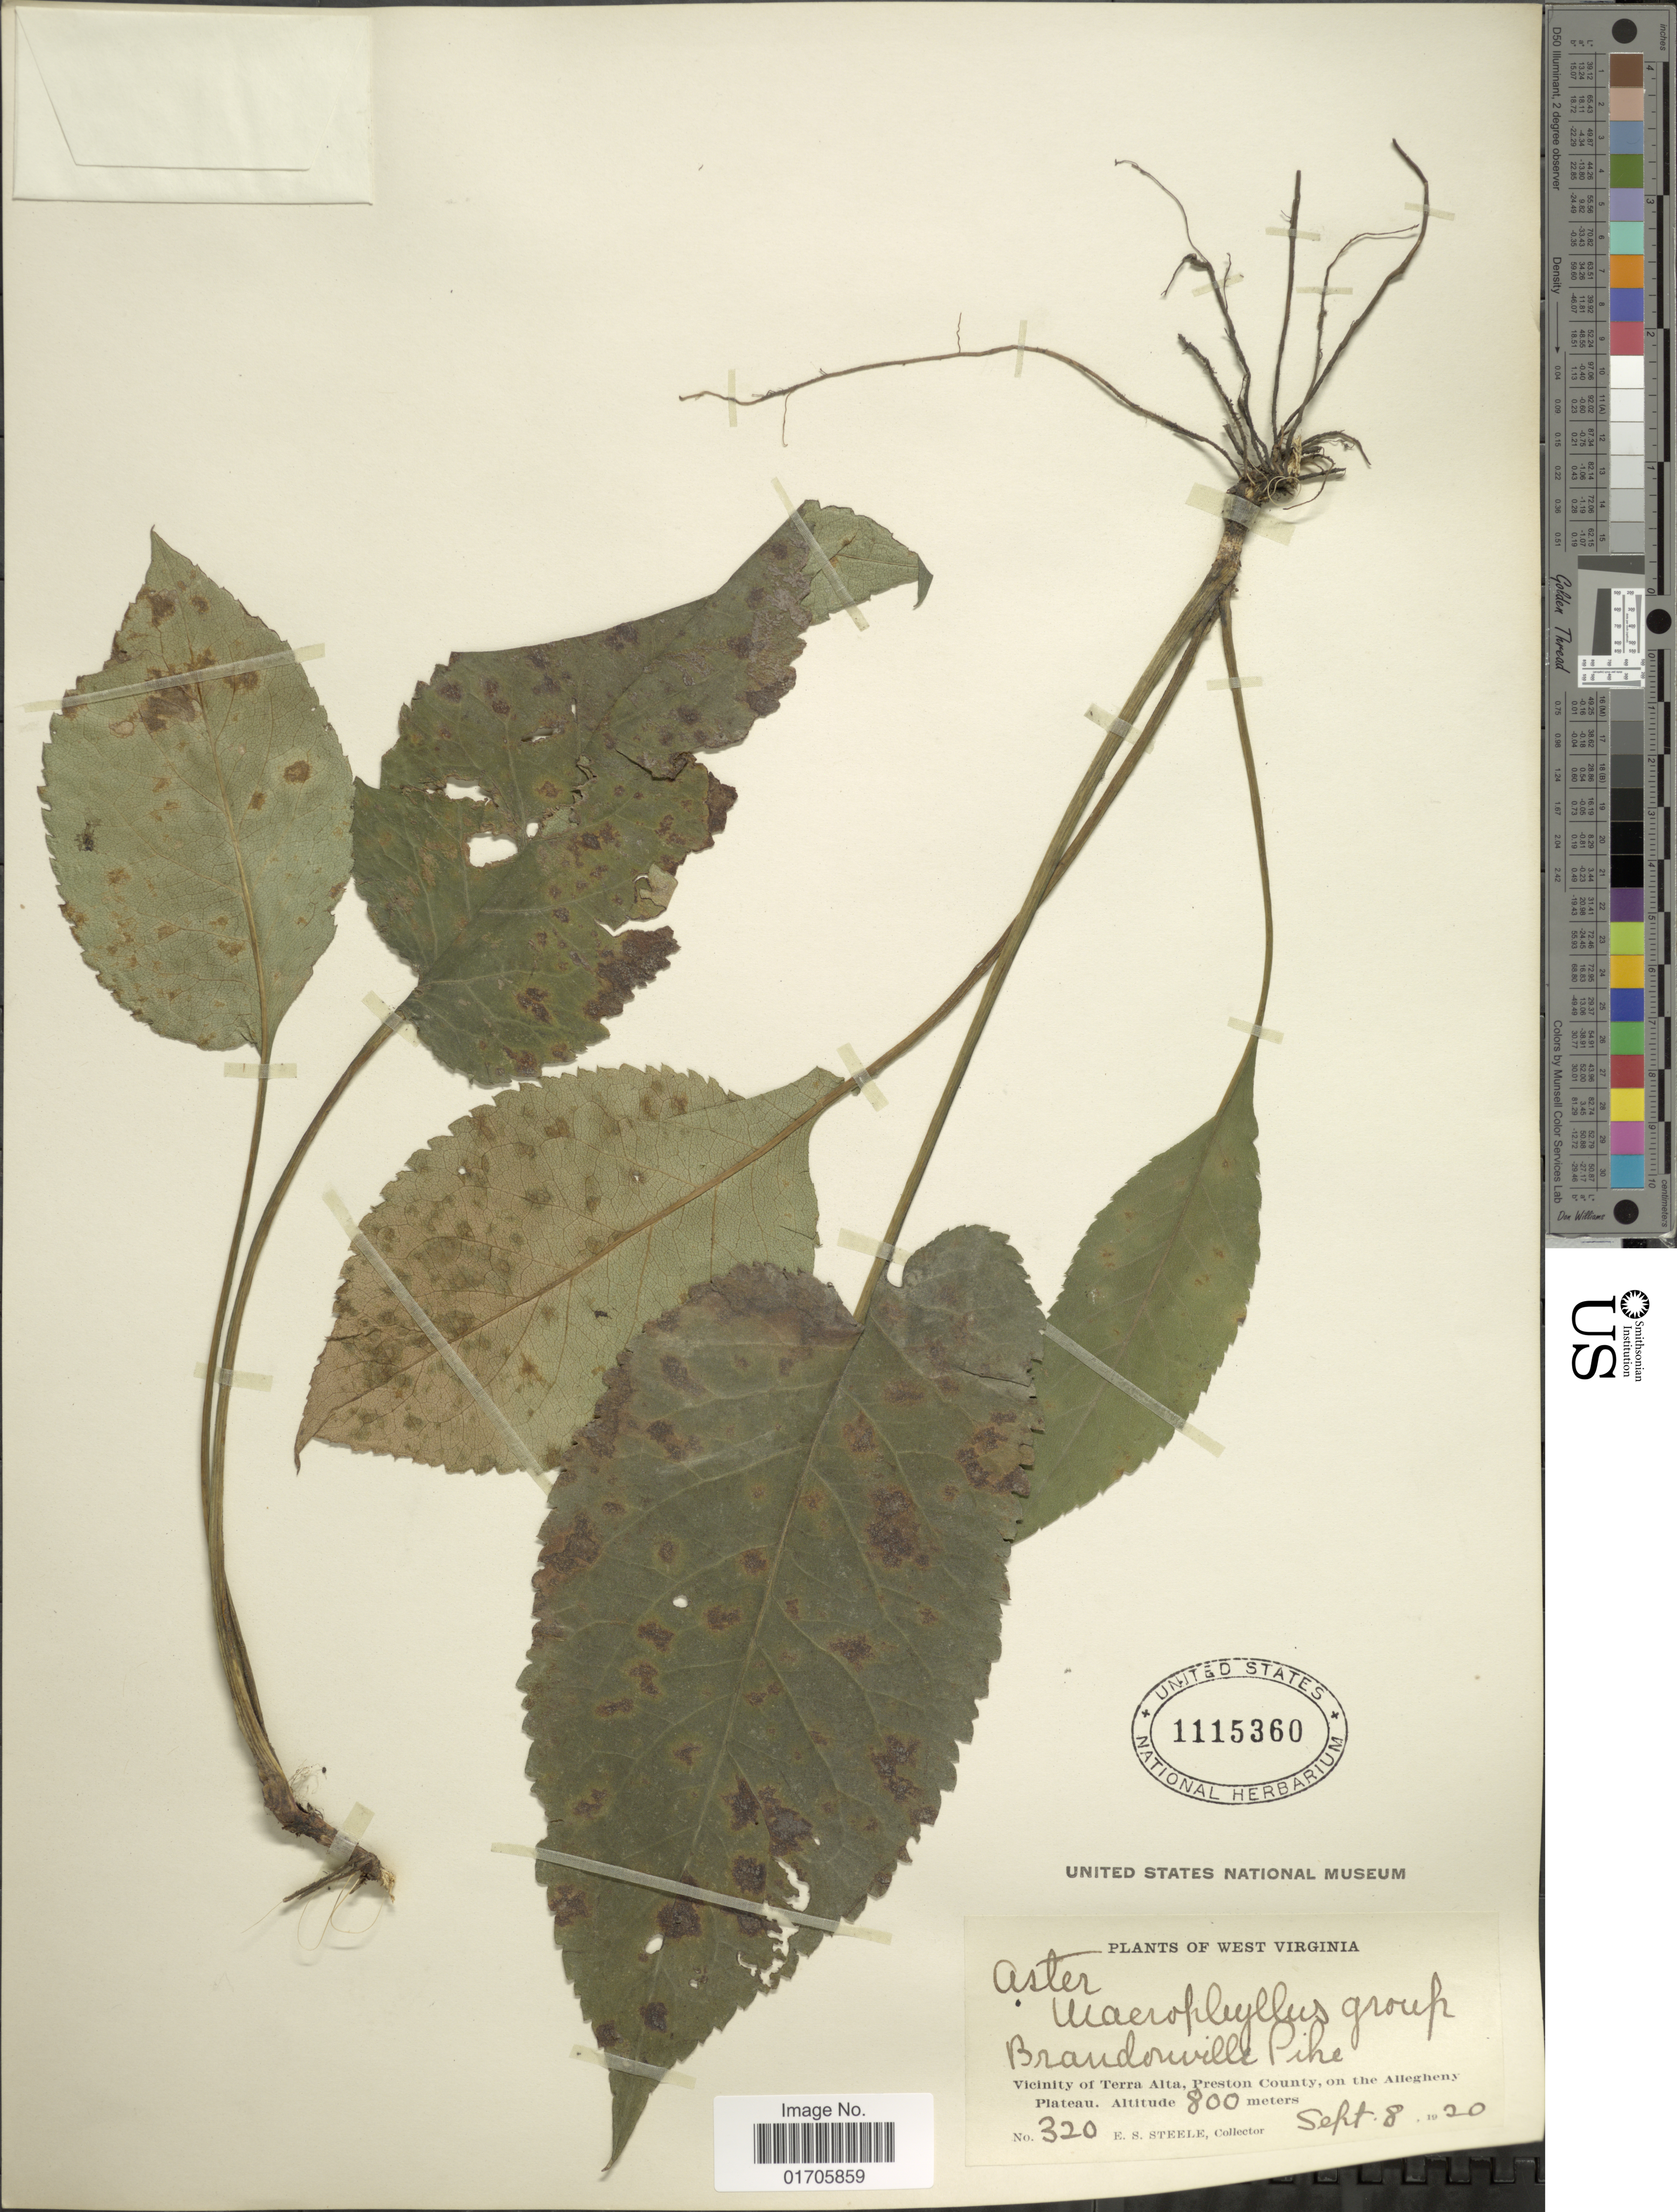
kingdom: Plantae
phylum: Tracheophyta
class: Magnoliopsida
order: Asterales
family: Asteraceae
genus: Eurybia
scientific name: Eurybia macrophylla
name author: (L.) Cass.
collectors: E. Steele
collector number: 320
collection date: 1920-09-08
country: United States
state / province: West Virginia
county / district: Preston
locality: West Virginia. Brandonville Pike. Vicinity of Terra Alta, Preston County, on the Allegheny Plateau.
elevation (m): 800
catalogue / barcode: US 1115360